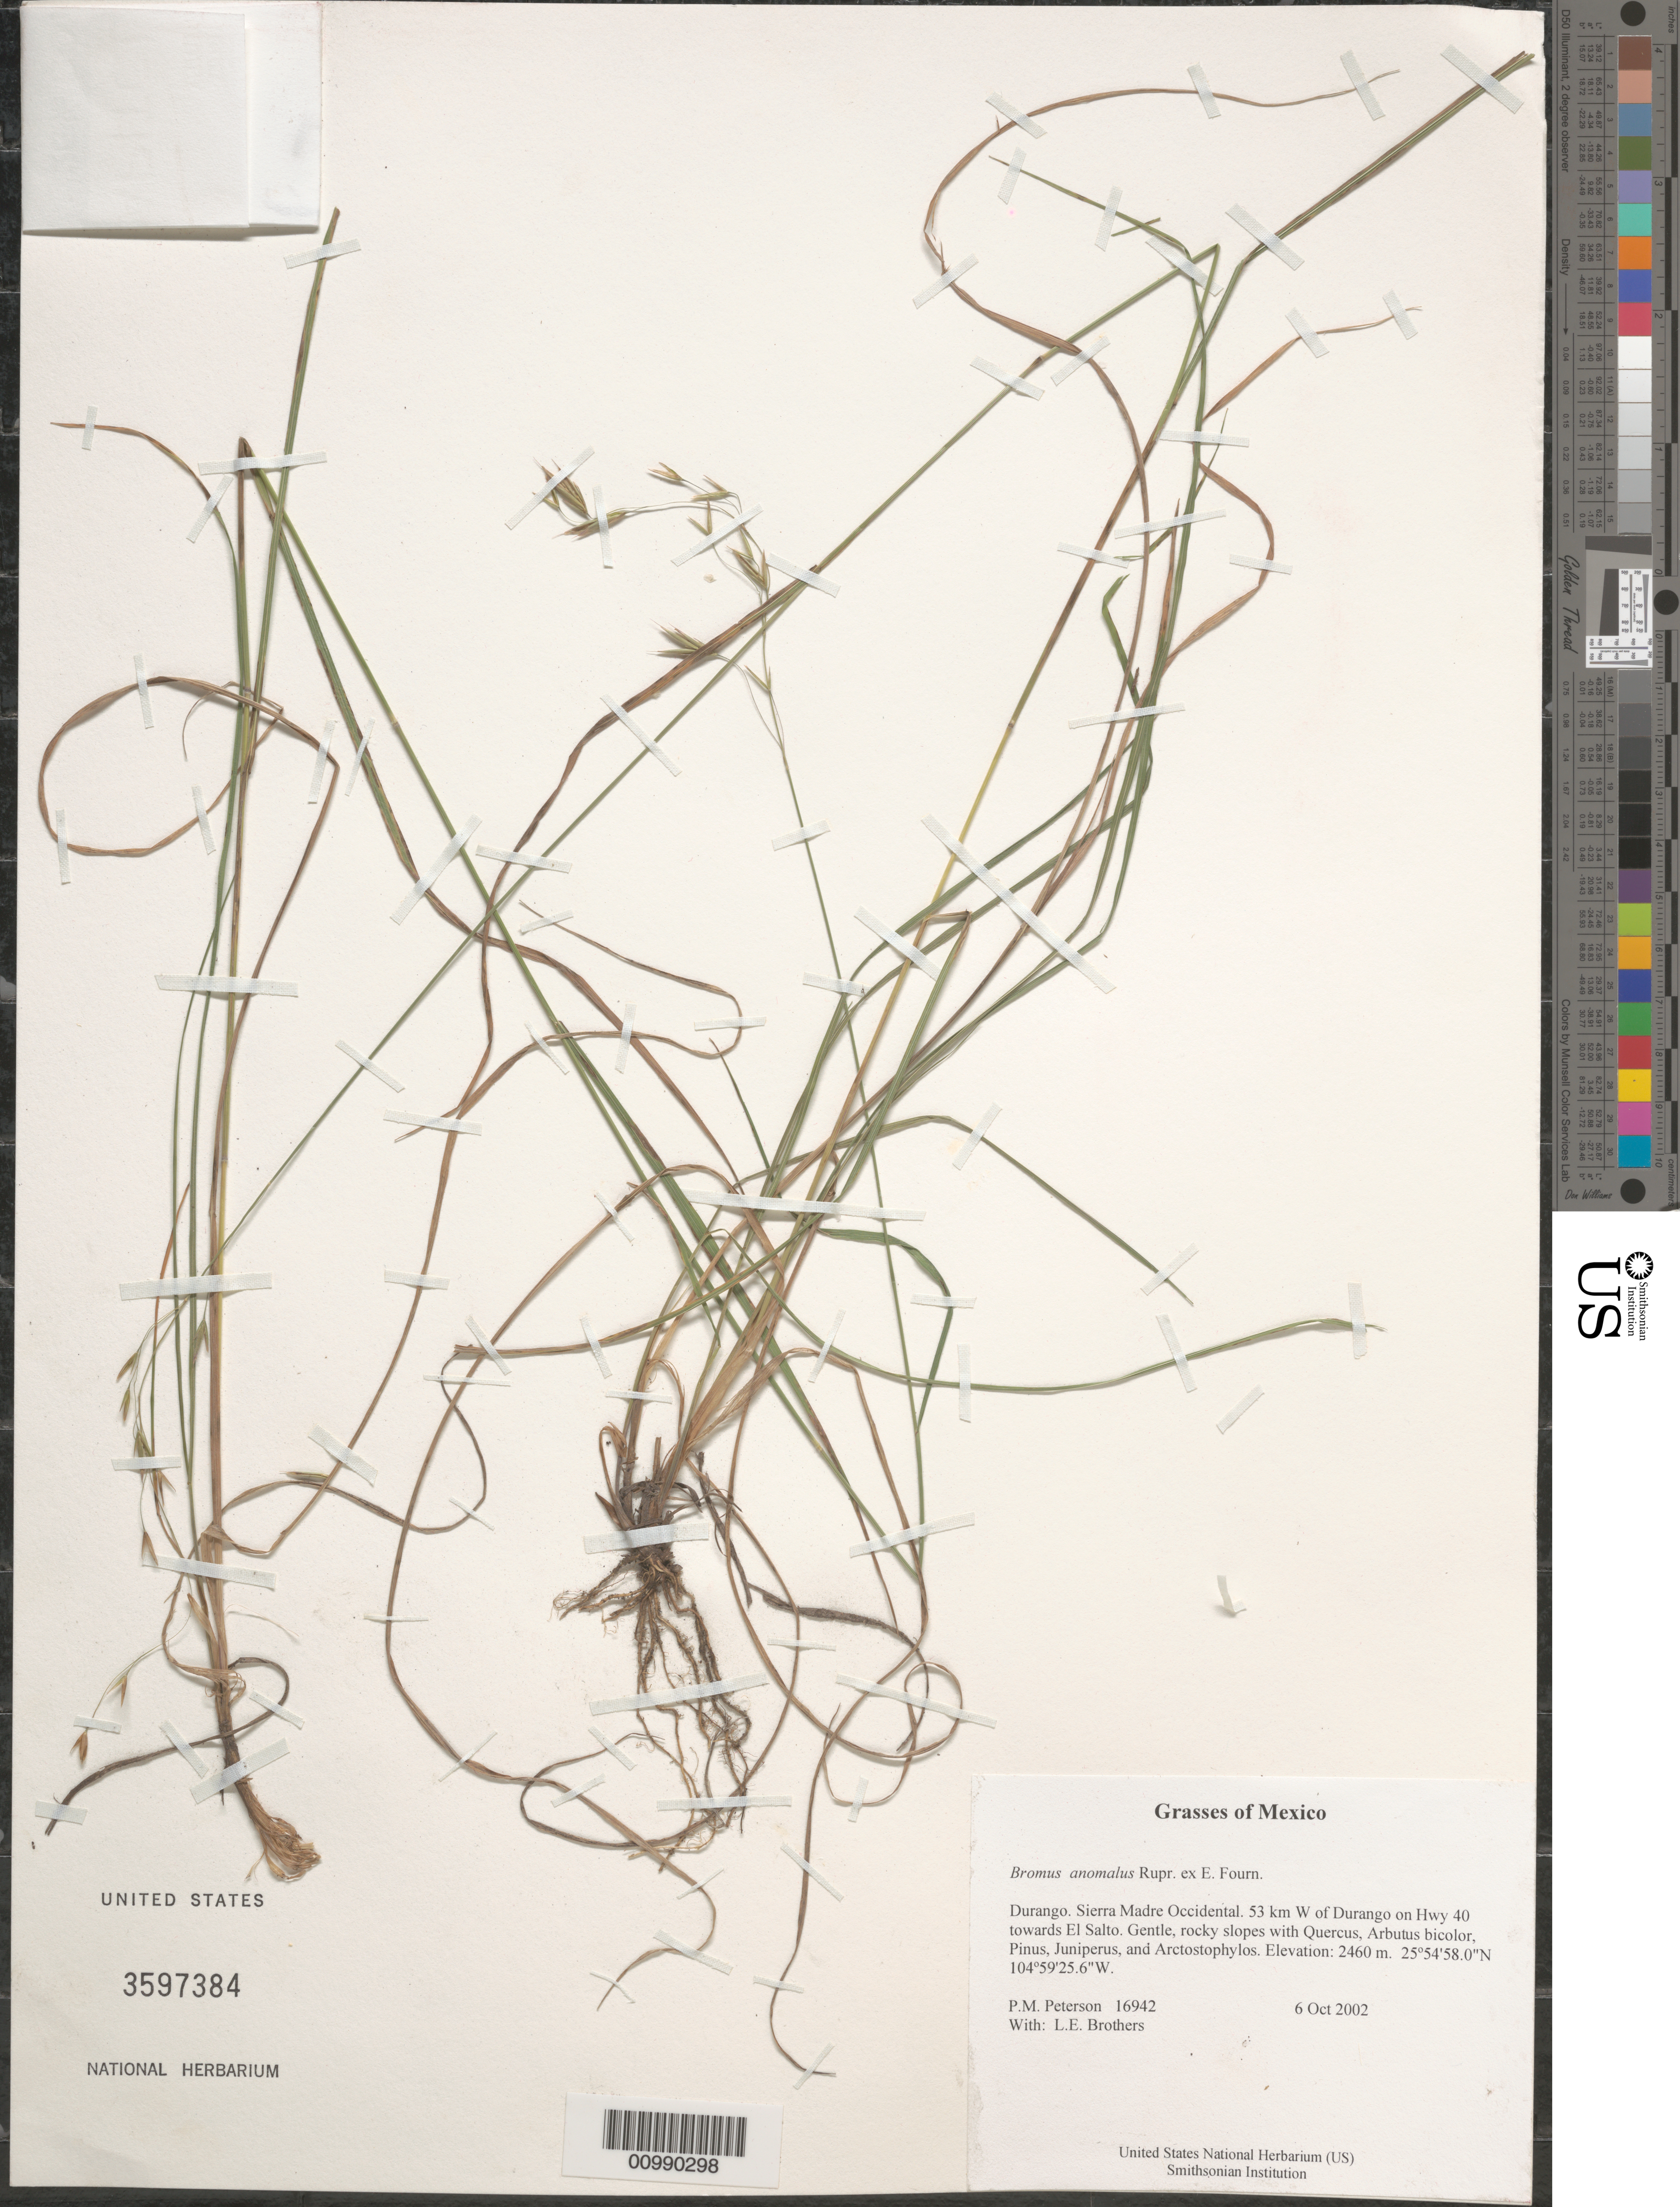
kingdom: Plantae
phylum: Tracheophyta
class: Liliopsida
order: Poales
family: Poaceae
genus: Bromus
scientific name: Bromus anomalus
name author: Rupr. ex E. Fourn.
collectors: P. M. Peterson & L. E. Brothers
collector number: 16942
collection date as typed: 06 Oct 2002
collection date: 2002-10-06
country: Mexico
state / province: Durango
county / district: Sierra Madre Occidental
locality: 53 km W of Durango on Hwy 40 towards El Salto. Gentle, rocky slopes with Quercus, Arbutus bicolor, Pinus, Juniperus, and Arctostophylos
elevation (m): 2460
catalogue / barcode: US 3597384